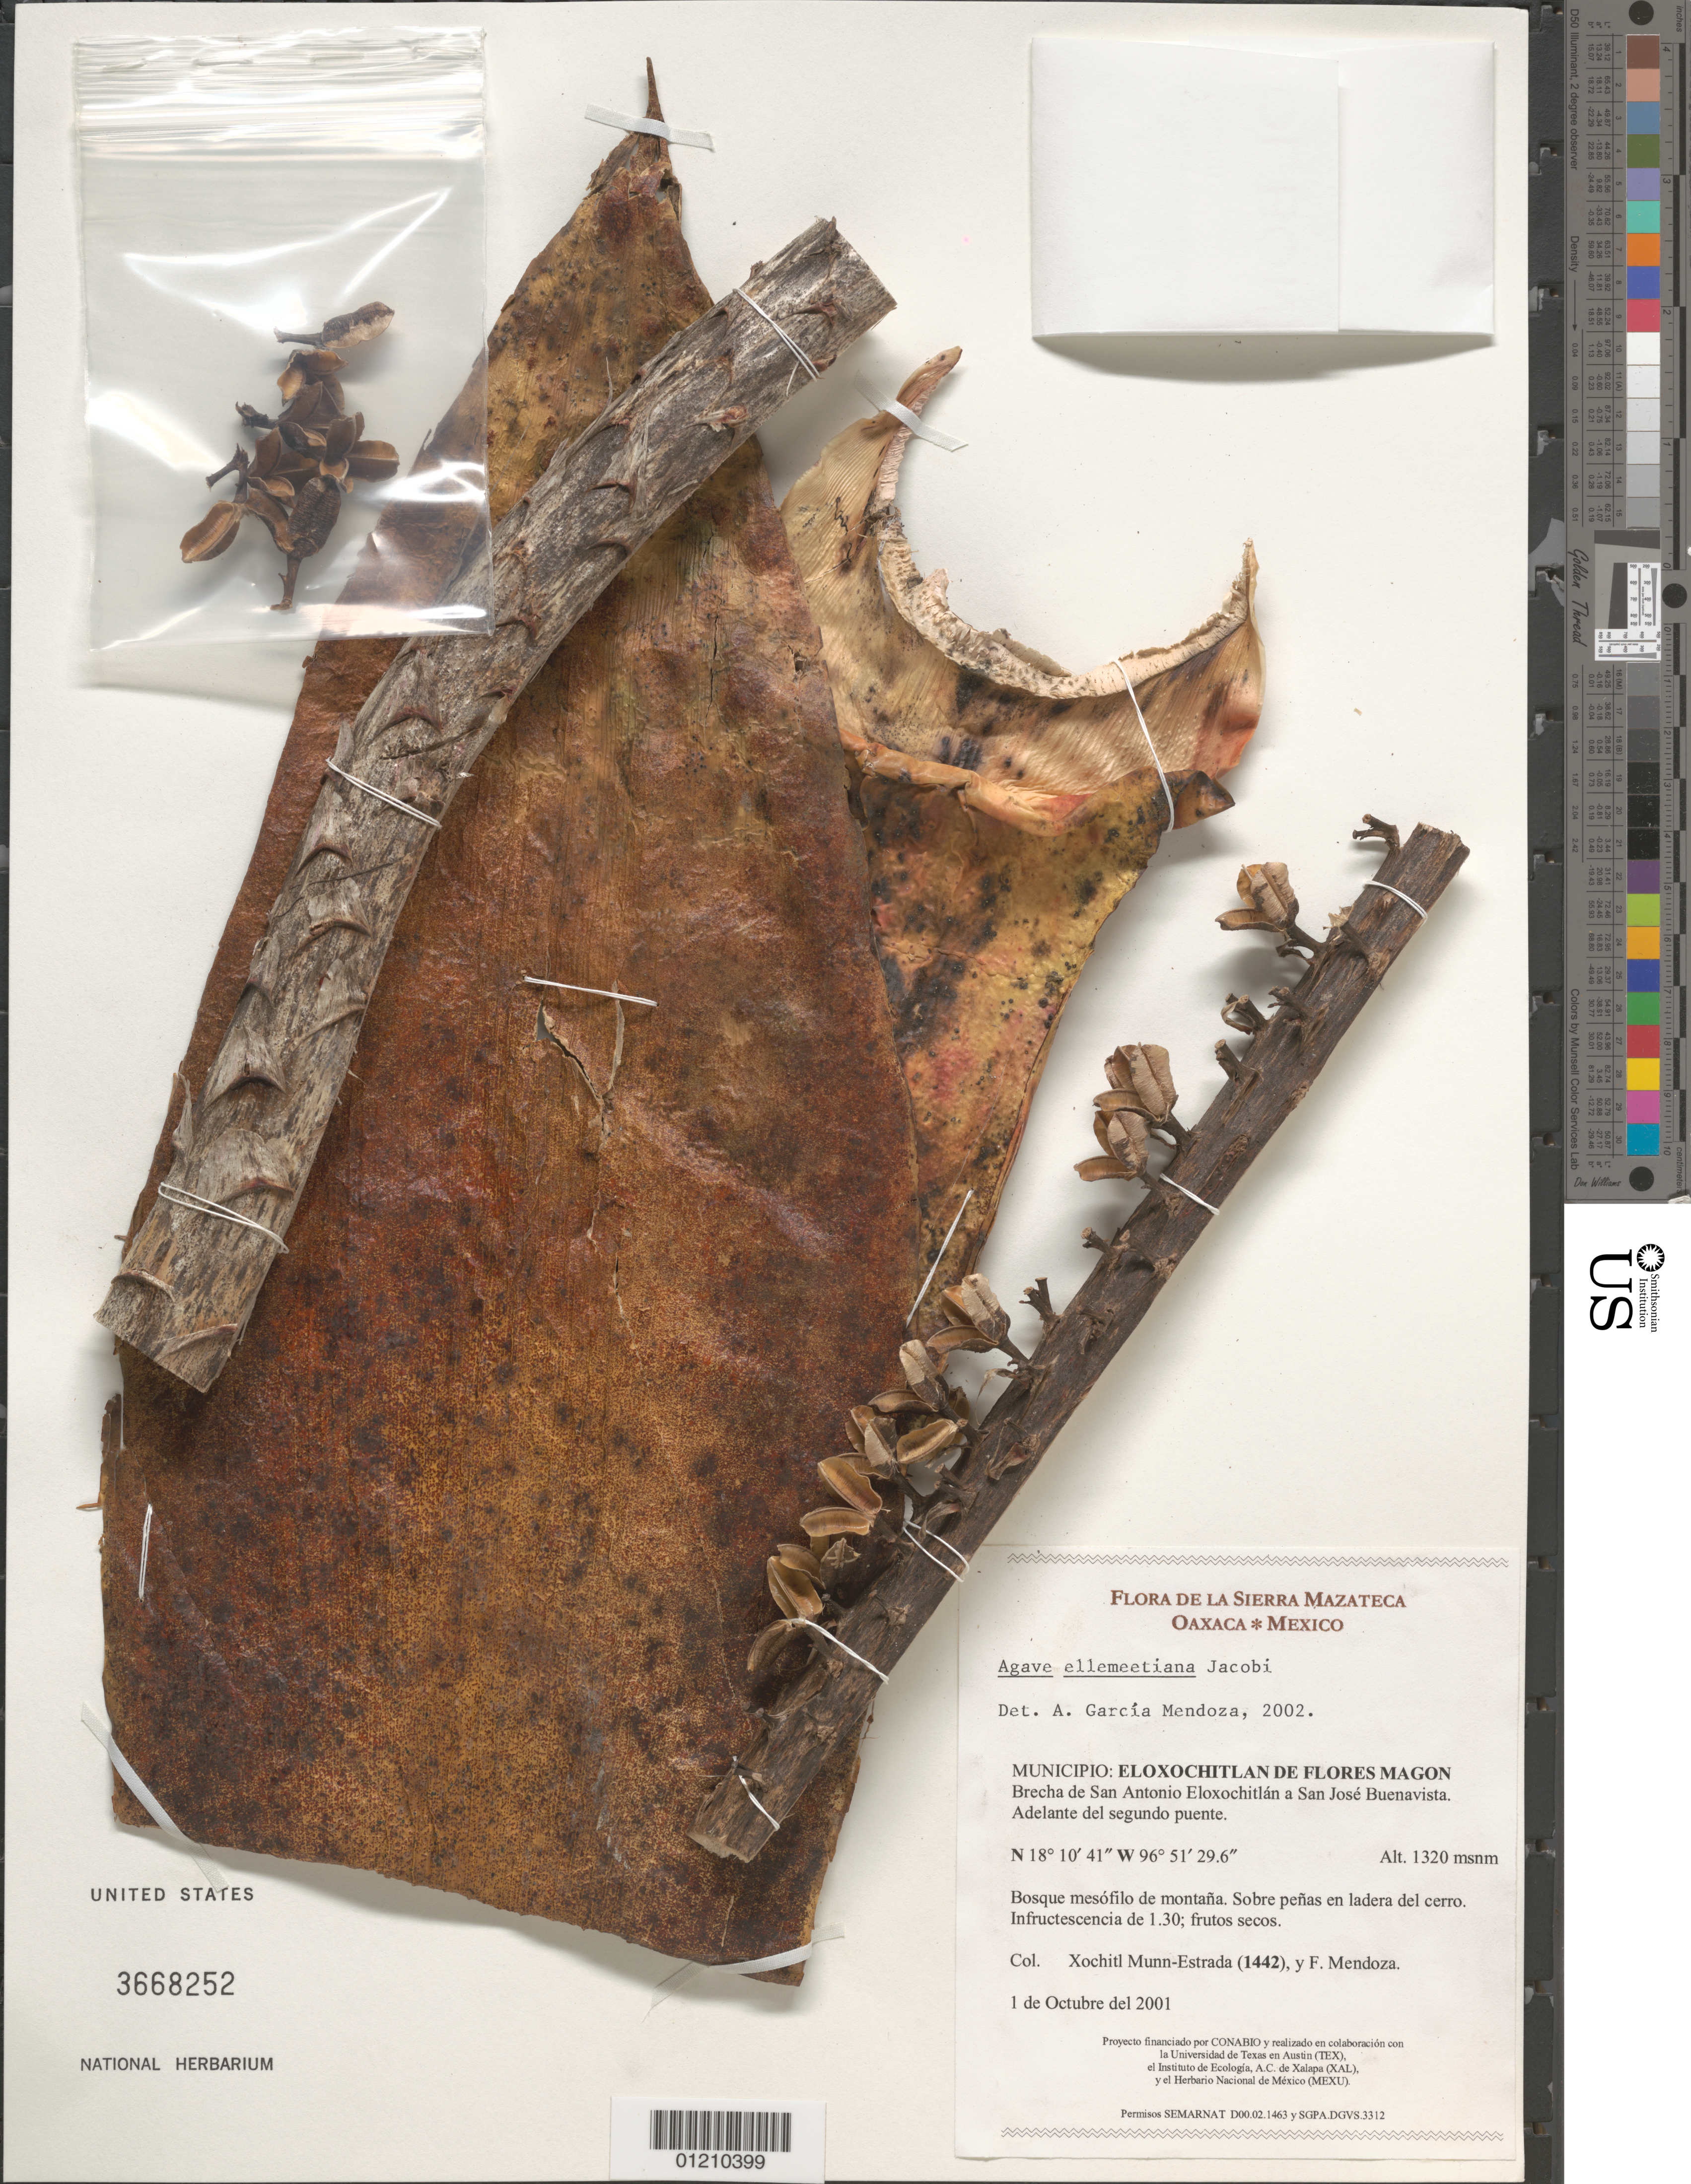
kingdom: Plantae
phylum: Tracheophyta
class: Liliopsida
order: Asparagales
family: Asparagaceae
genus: Agave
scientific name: Agave ellemeetiana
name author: Jacobi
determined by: García-Mendoza, A.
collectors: X. Munn-Estrada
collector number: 1442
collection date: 2001-10-01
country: Mexico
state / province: Oaxaca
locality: Eloxochitlan de flores Magon. Brecha de San Antonio Eloxochitlan a San Jose Buenavista.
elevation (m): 1320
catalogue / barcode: US 3668252